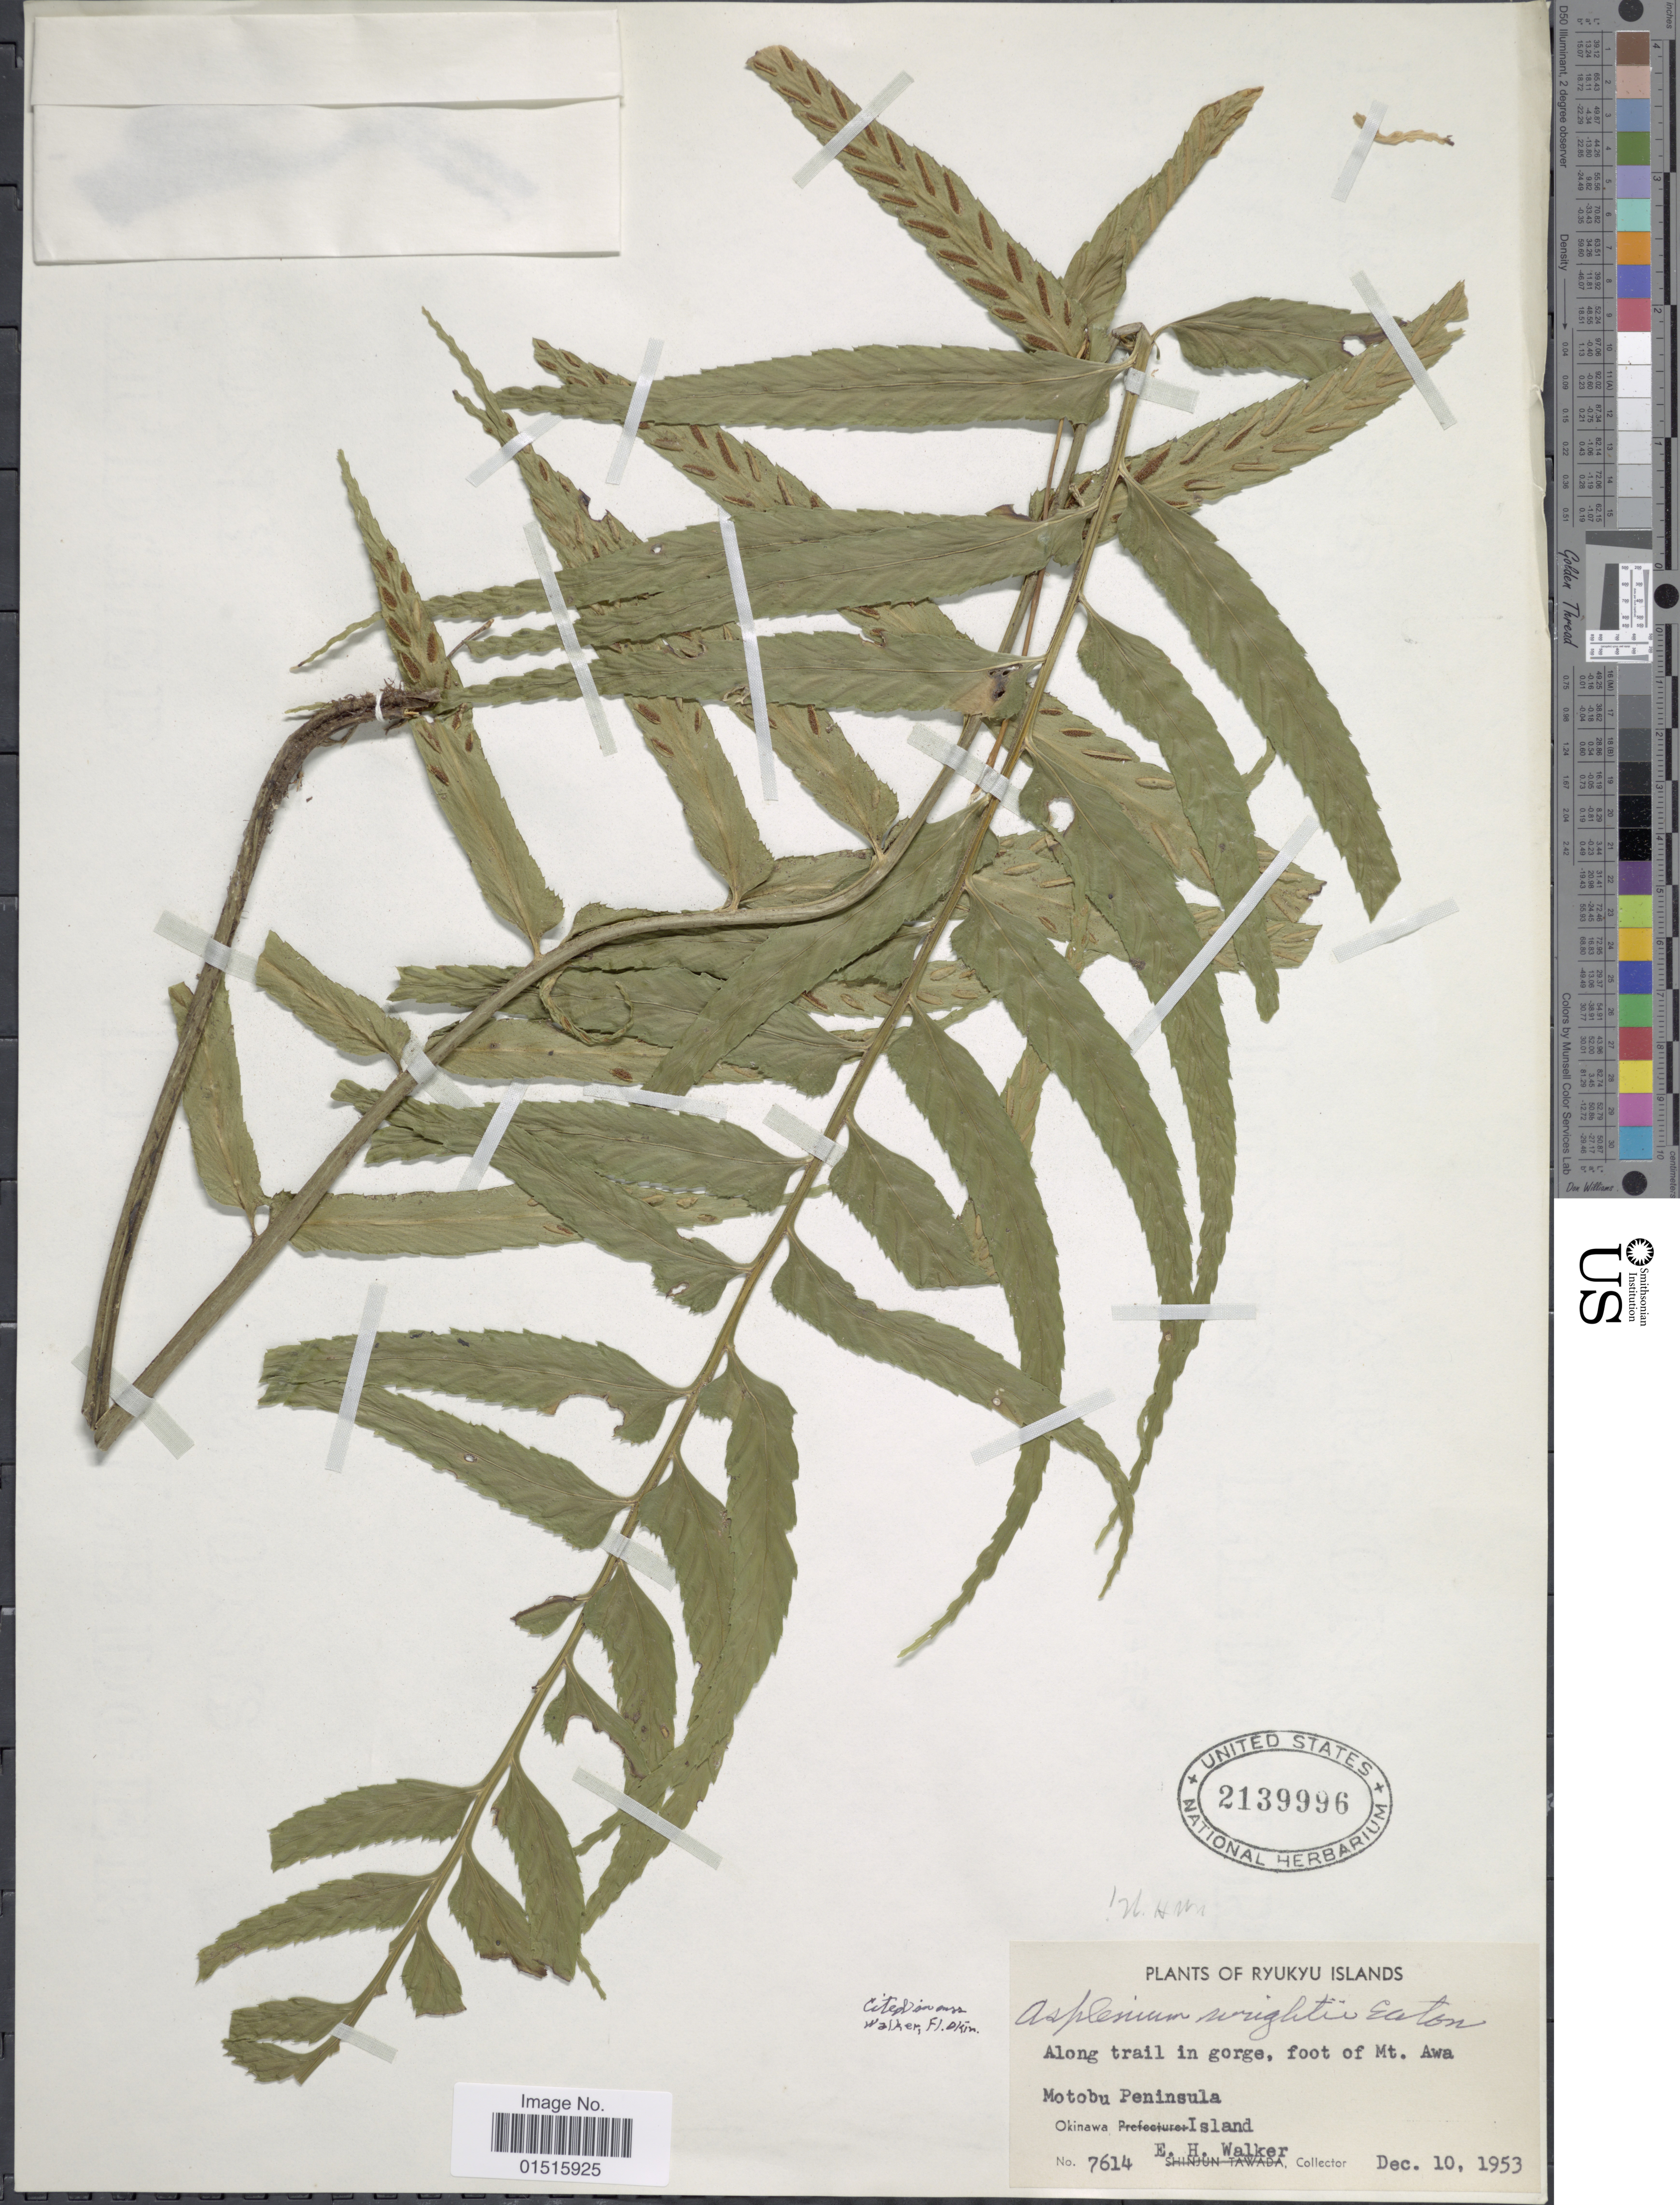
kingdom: Plantae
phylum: Tracheophyta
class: Polypodiopsida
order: Polypodiales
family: Aspleniaceae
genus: Asplenium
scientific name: Asplenium wrightii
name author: D.C. Eaton ex Hook.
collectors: E. H. Walker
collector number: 7614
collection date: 1953-12-10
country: Japan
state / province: Okinawa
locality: Along trail in gorge, foot of Mt. Awa, Motobu Peninsula, Ryukyu islands.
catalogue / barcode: US 2139996